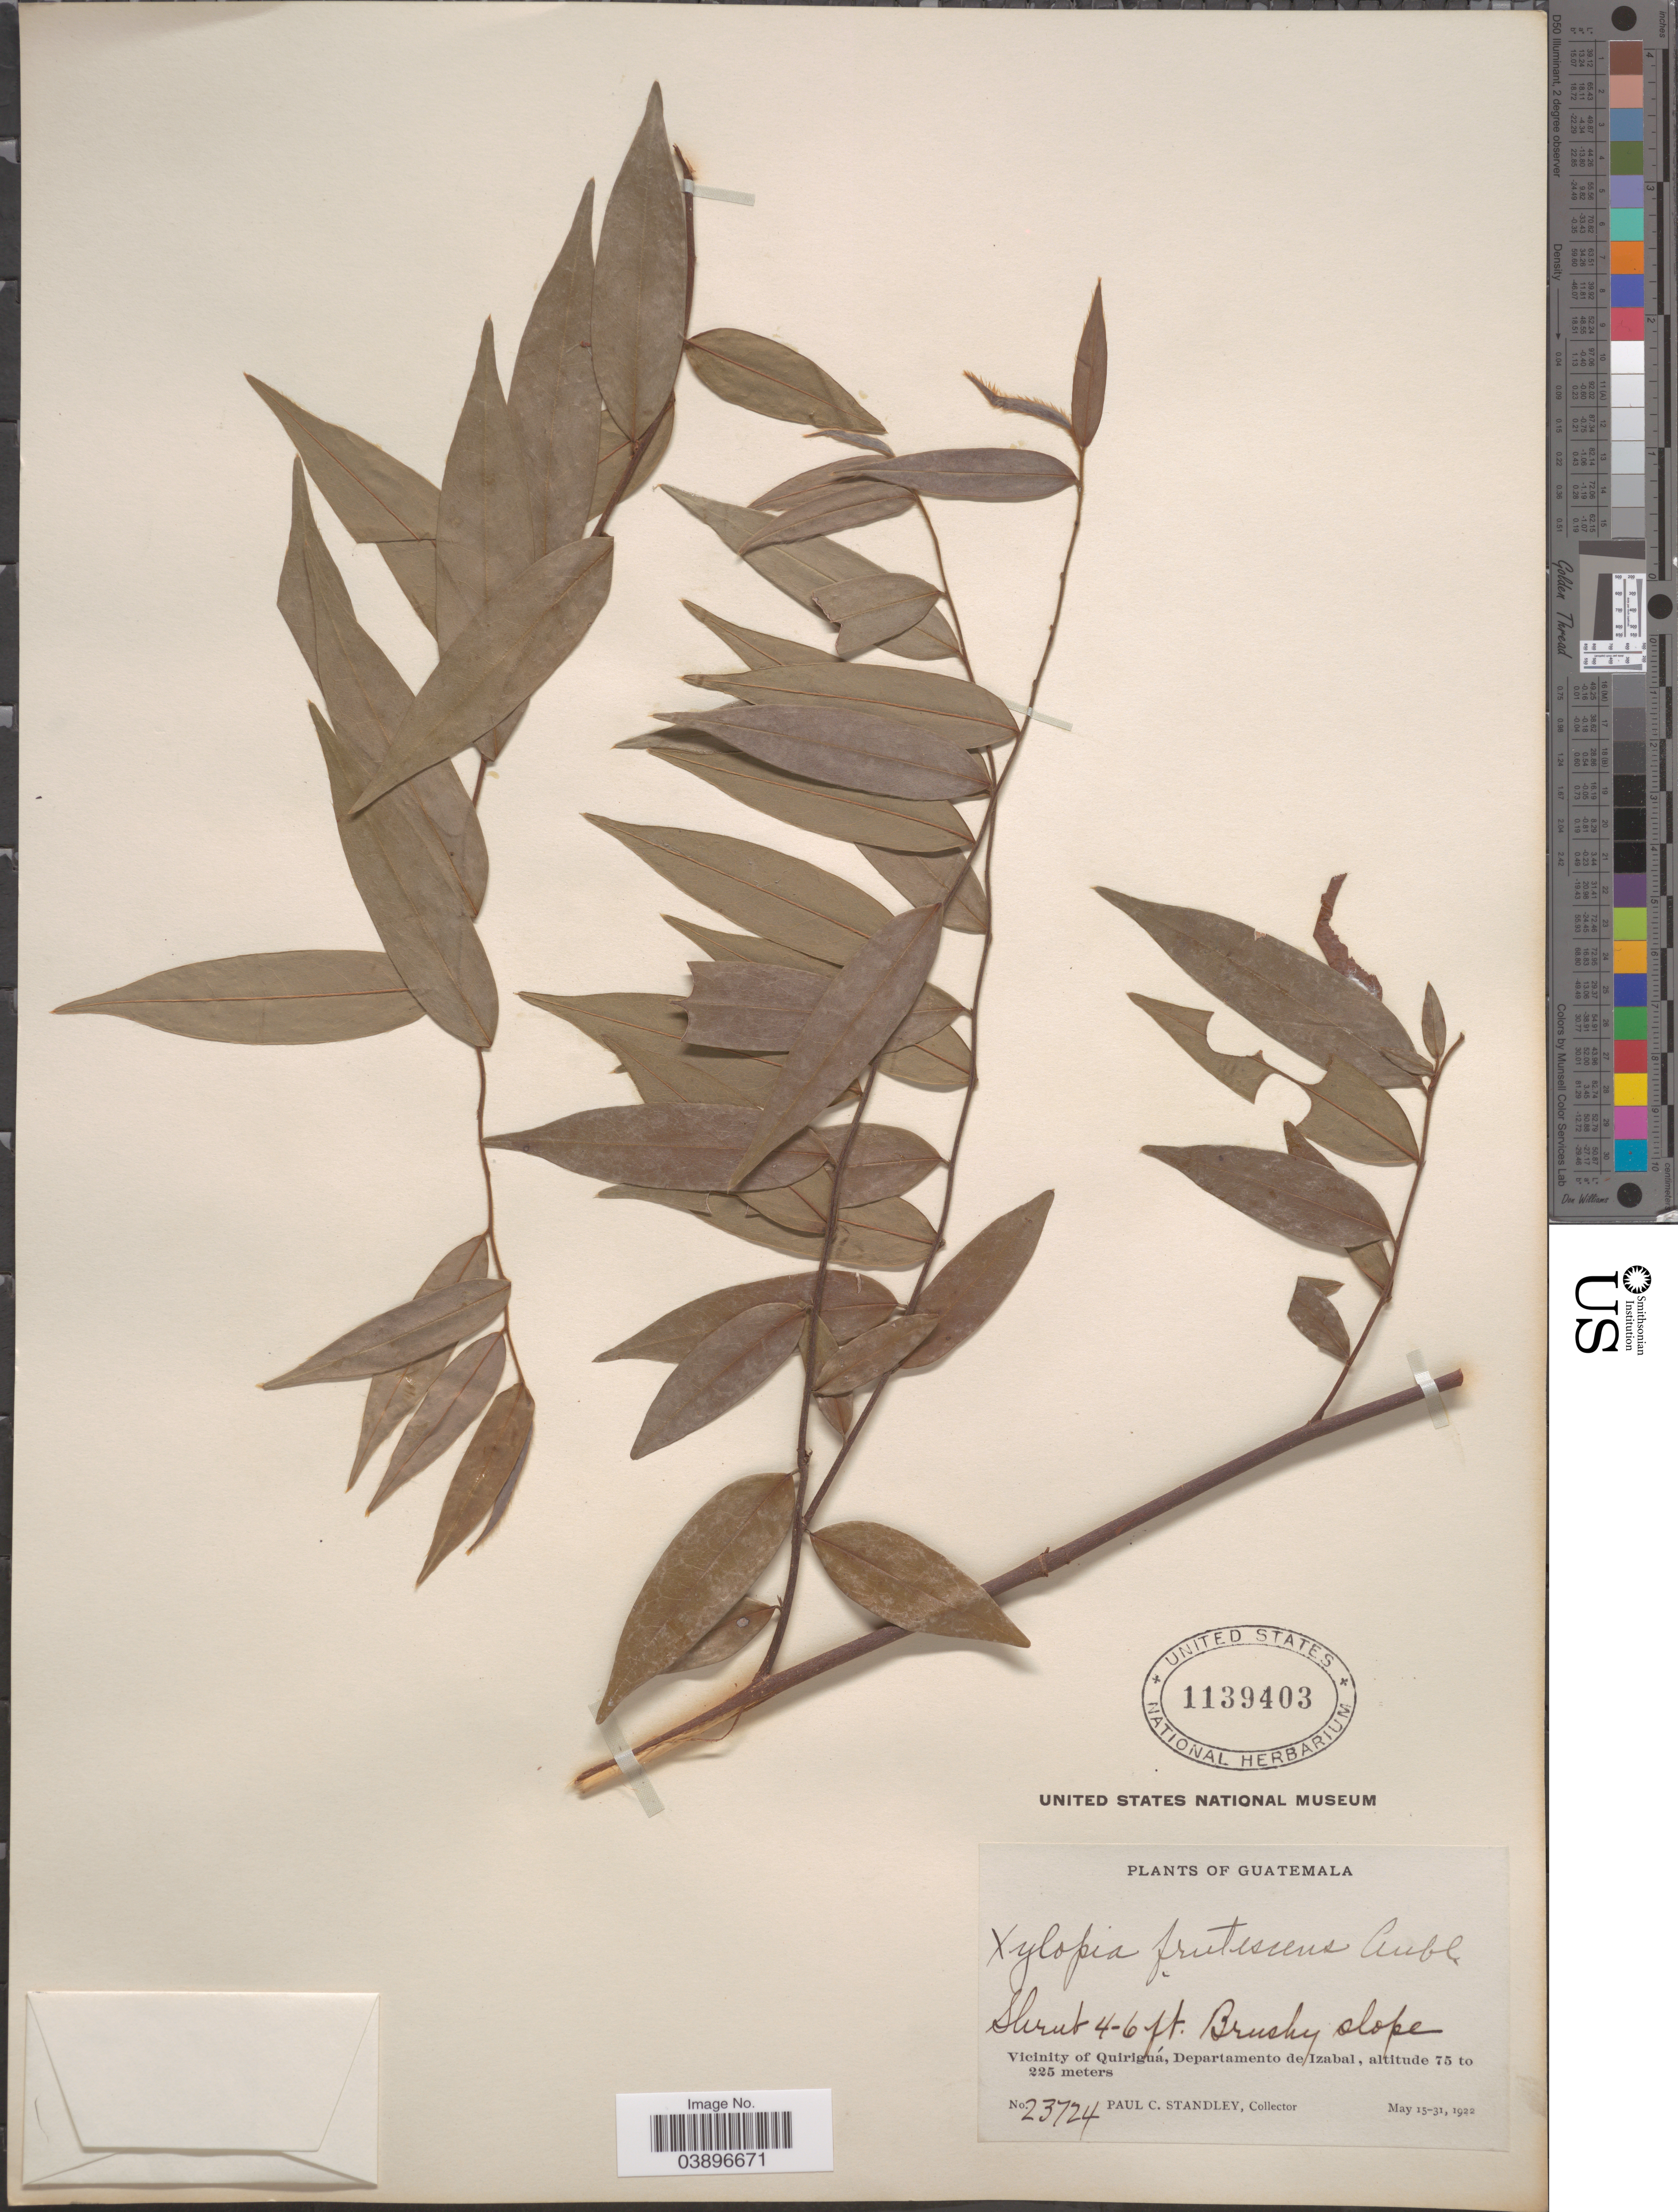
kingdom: Plantae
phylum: Tracheophyta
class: Magnoliopsida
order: Magnoliales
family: Annonaceae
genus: Xylopia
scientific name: Xylopia frutescens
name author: Aubl.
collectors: P. C. Standley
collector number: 23724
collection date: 1922-05-15/1922-05-31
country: Guatemala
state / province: Izabal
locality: Vicinity of Quiriguá, Departamento de Izabal.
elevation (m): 75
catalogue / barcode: US 1139403